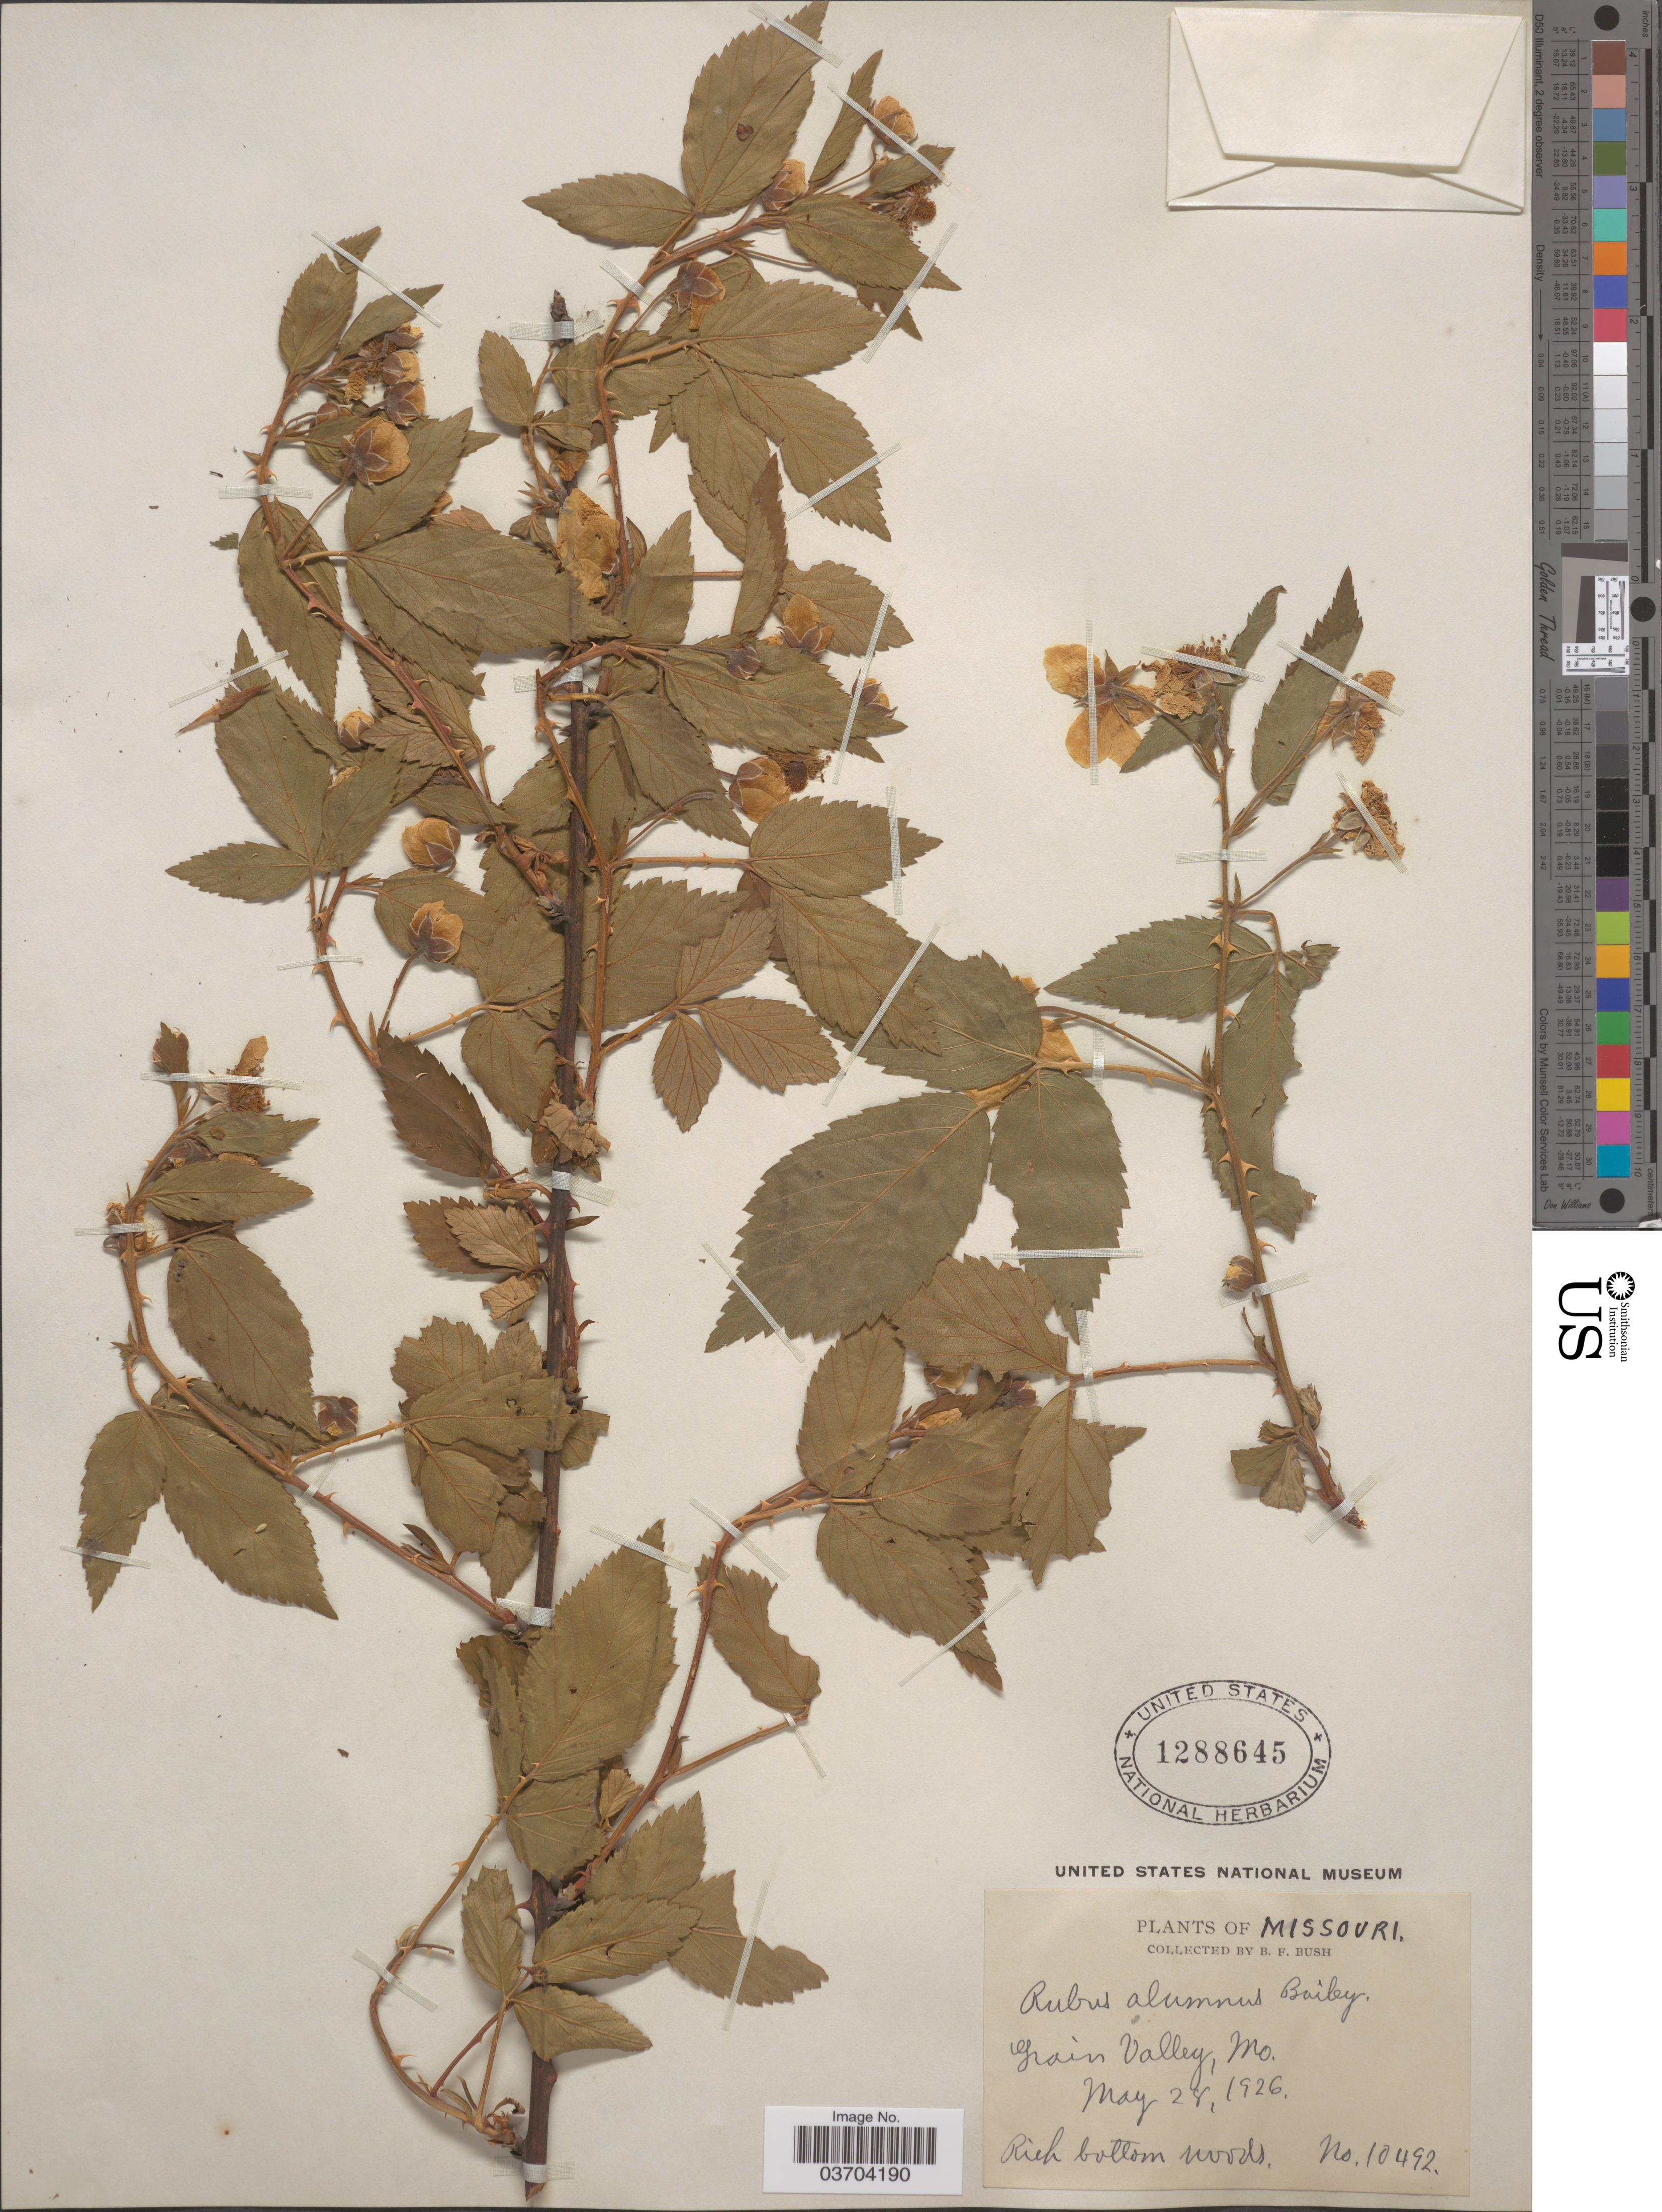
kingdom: Plantae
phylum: Tracheophyta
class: Magnoliopsida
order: Rosales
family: Rosaceae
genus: Rubus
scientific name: Rubus alumnus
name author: L.H. Bailey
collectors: B. F. Bush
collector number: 10492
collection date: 1926-05-28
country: United States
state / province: Missouri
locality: Grain Valley.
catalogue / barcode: US 1288645